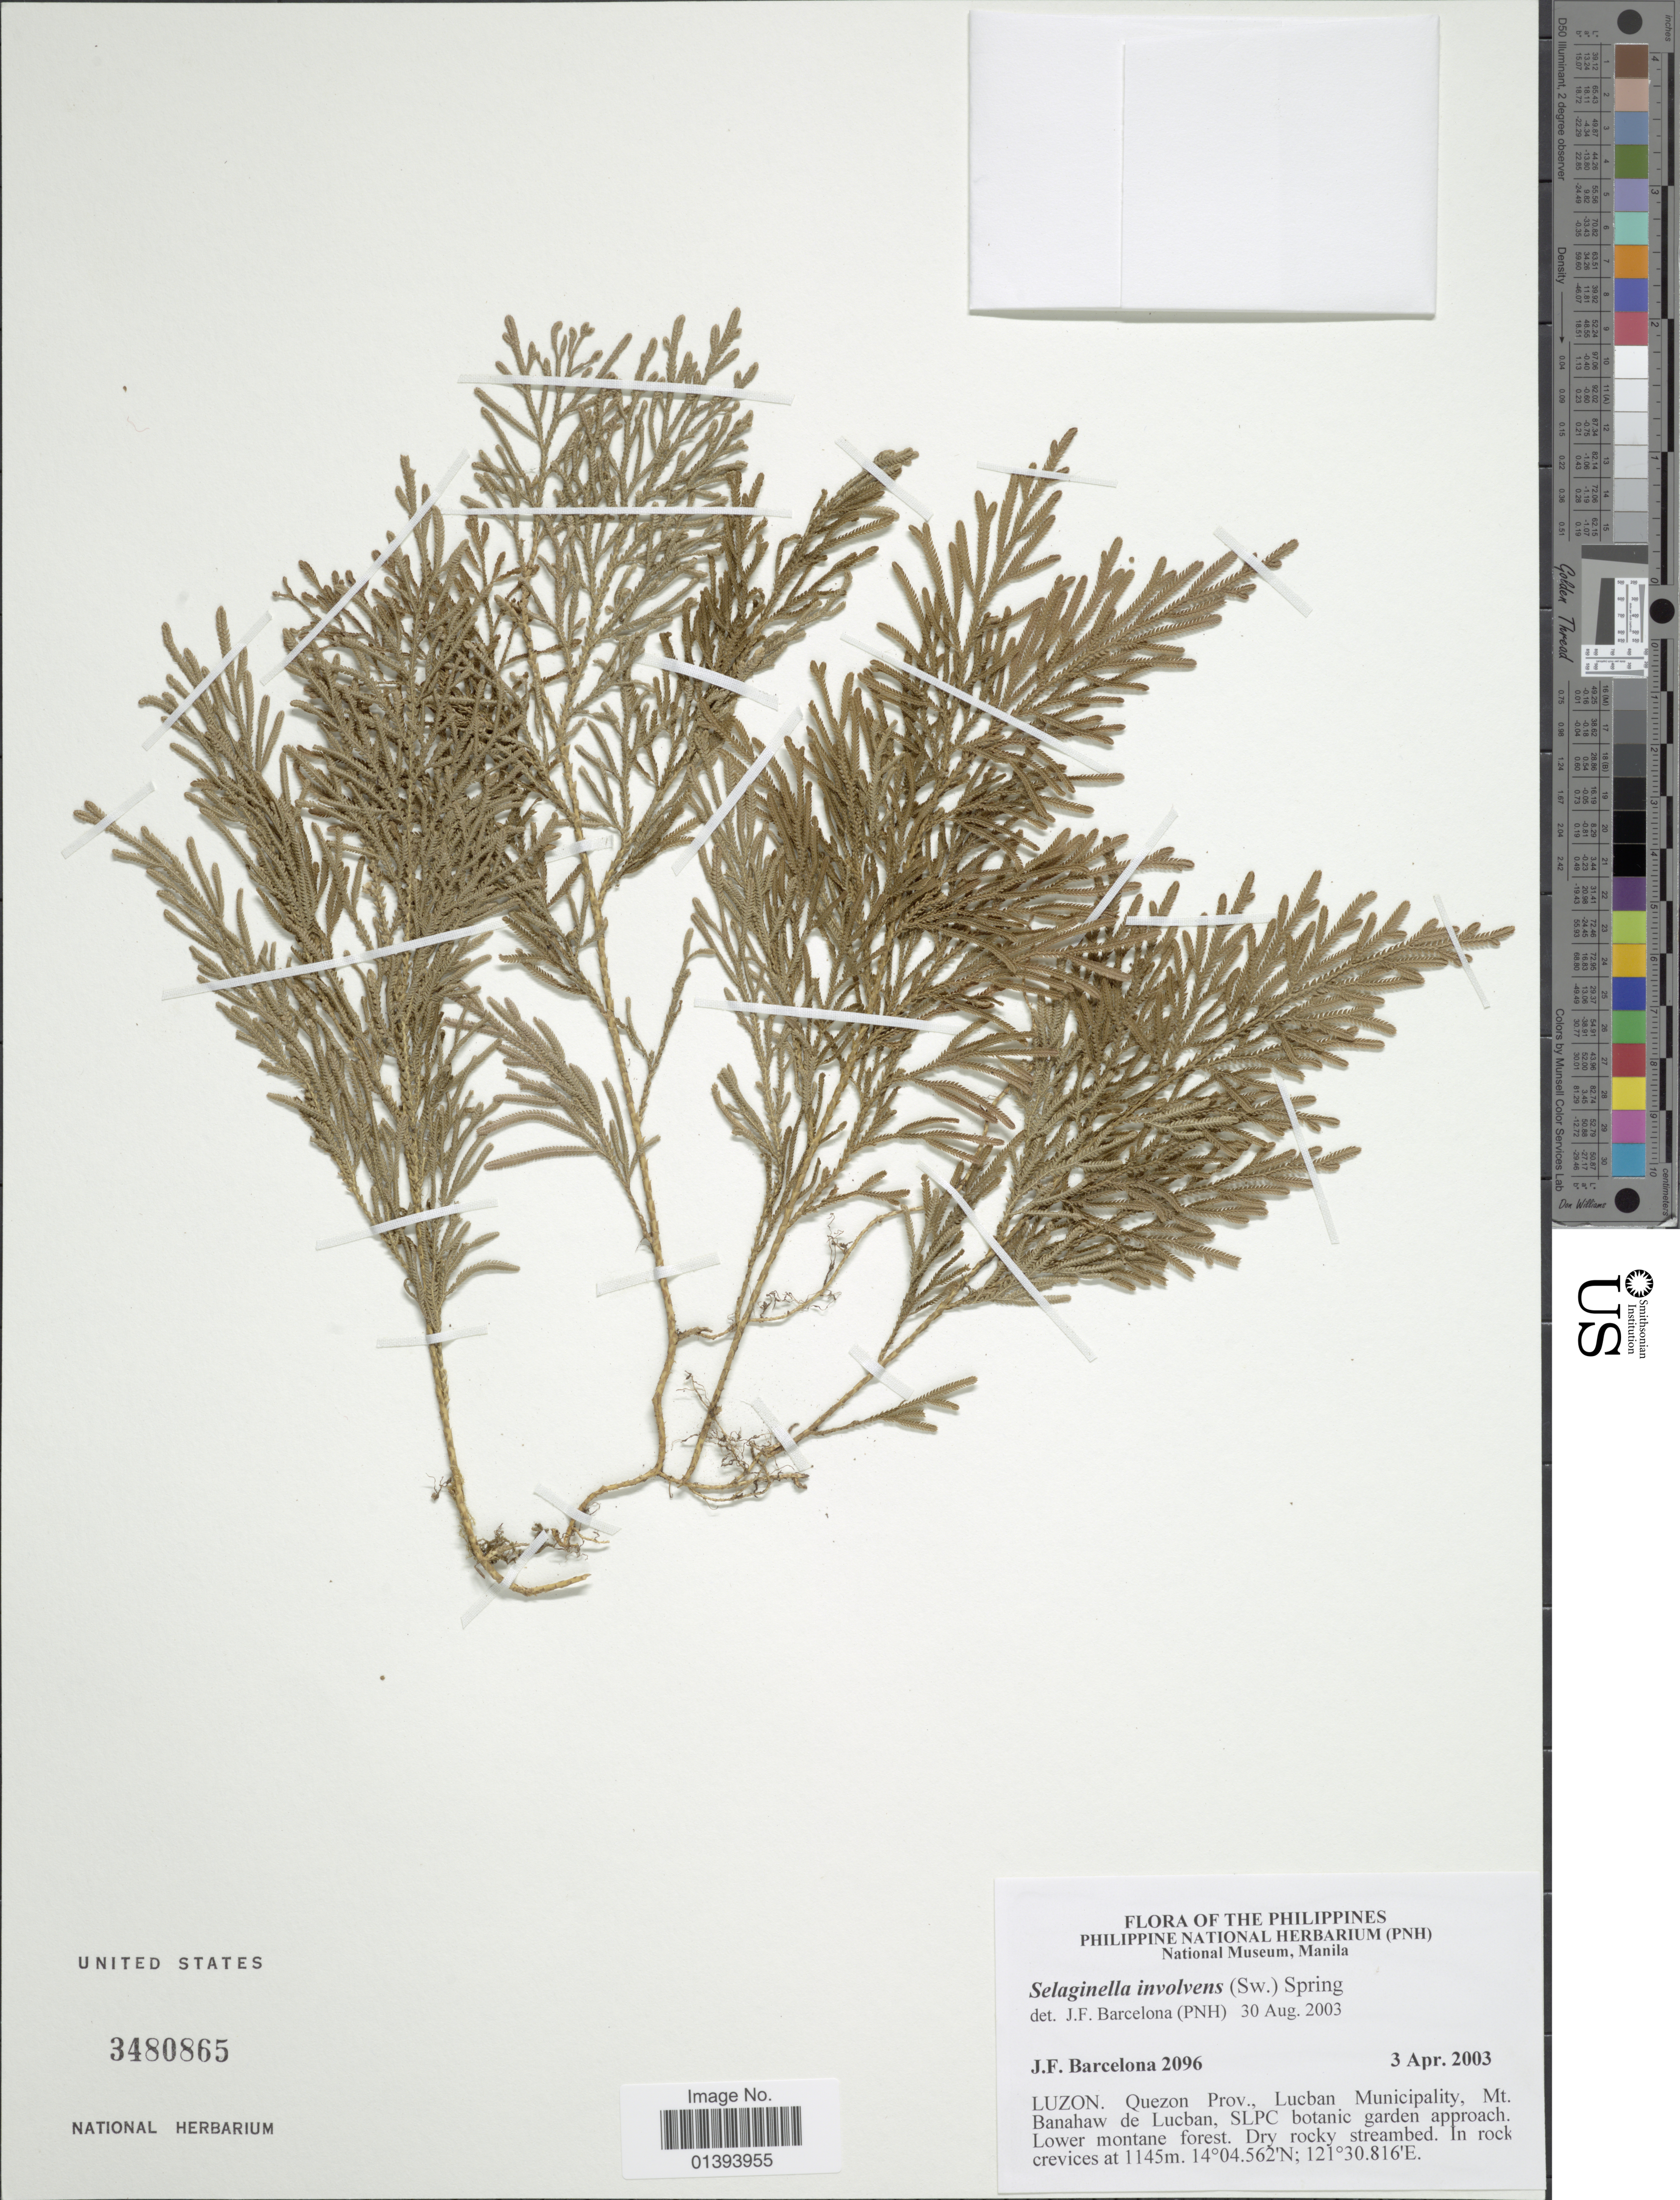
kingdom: Plantae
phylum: Tracheophyta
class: Lycopodiopsida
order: Selaginellales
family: Selaginellaceae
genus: Selaginella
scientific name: Selaginella involvens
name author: (Sw.) Spring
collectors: J. F. Barcelona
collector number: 2096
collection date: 2003-04-03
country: Philippines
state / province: Central Luzon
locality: Luzon, Quezon Prov., Lucban Municipality, Mt. Banahaw de Lucban, SLPC botanic garden approach, lower montane forest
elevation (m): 1145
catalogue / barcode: US 3480865